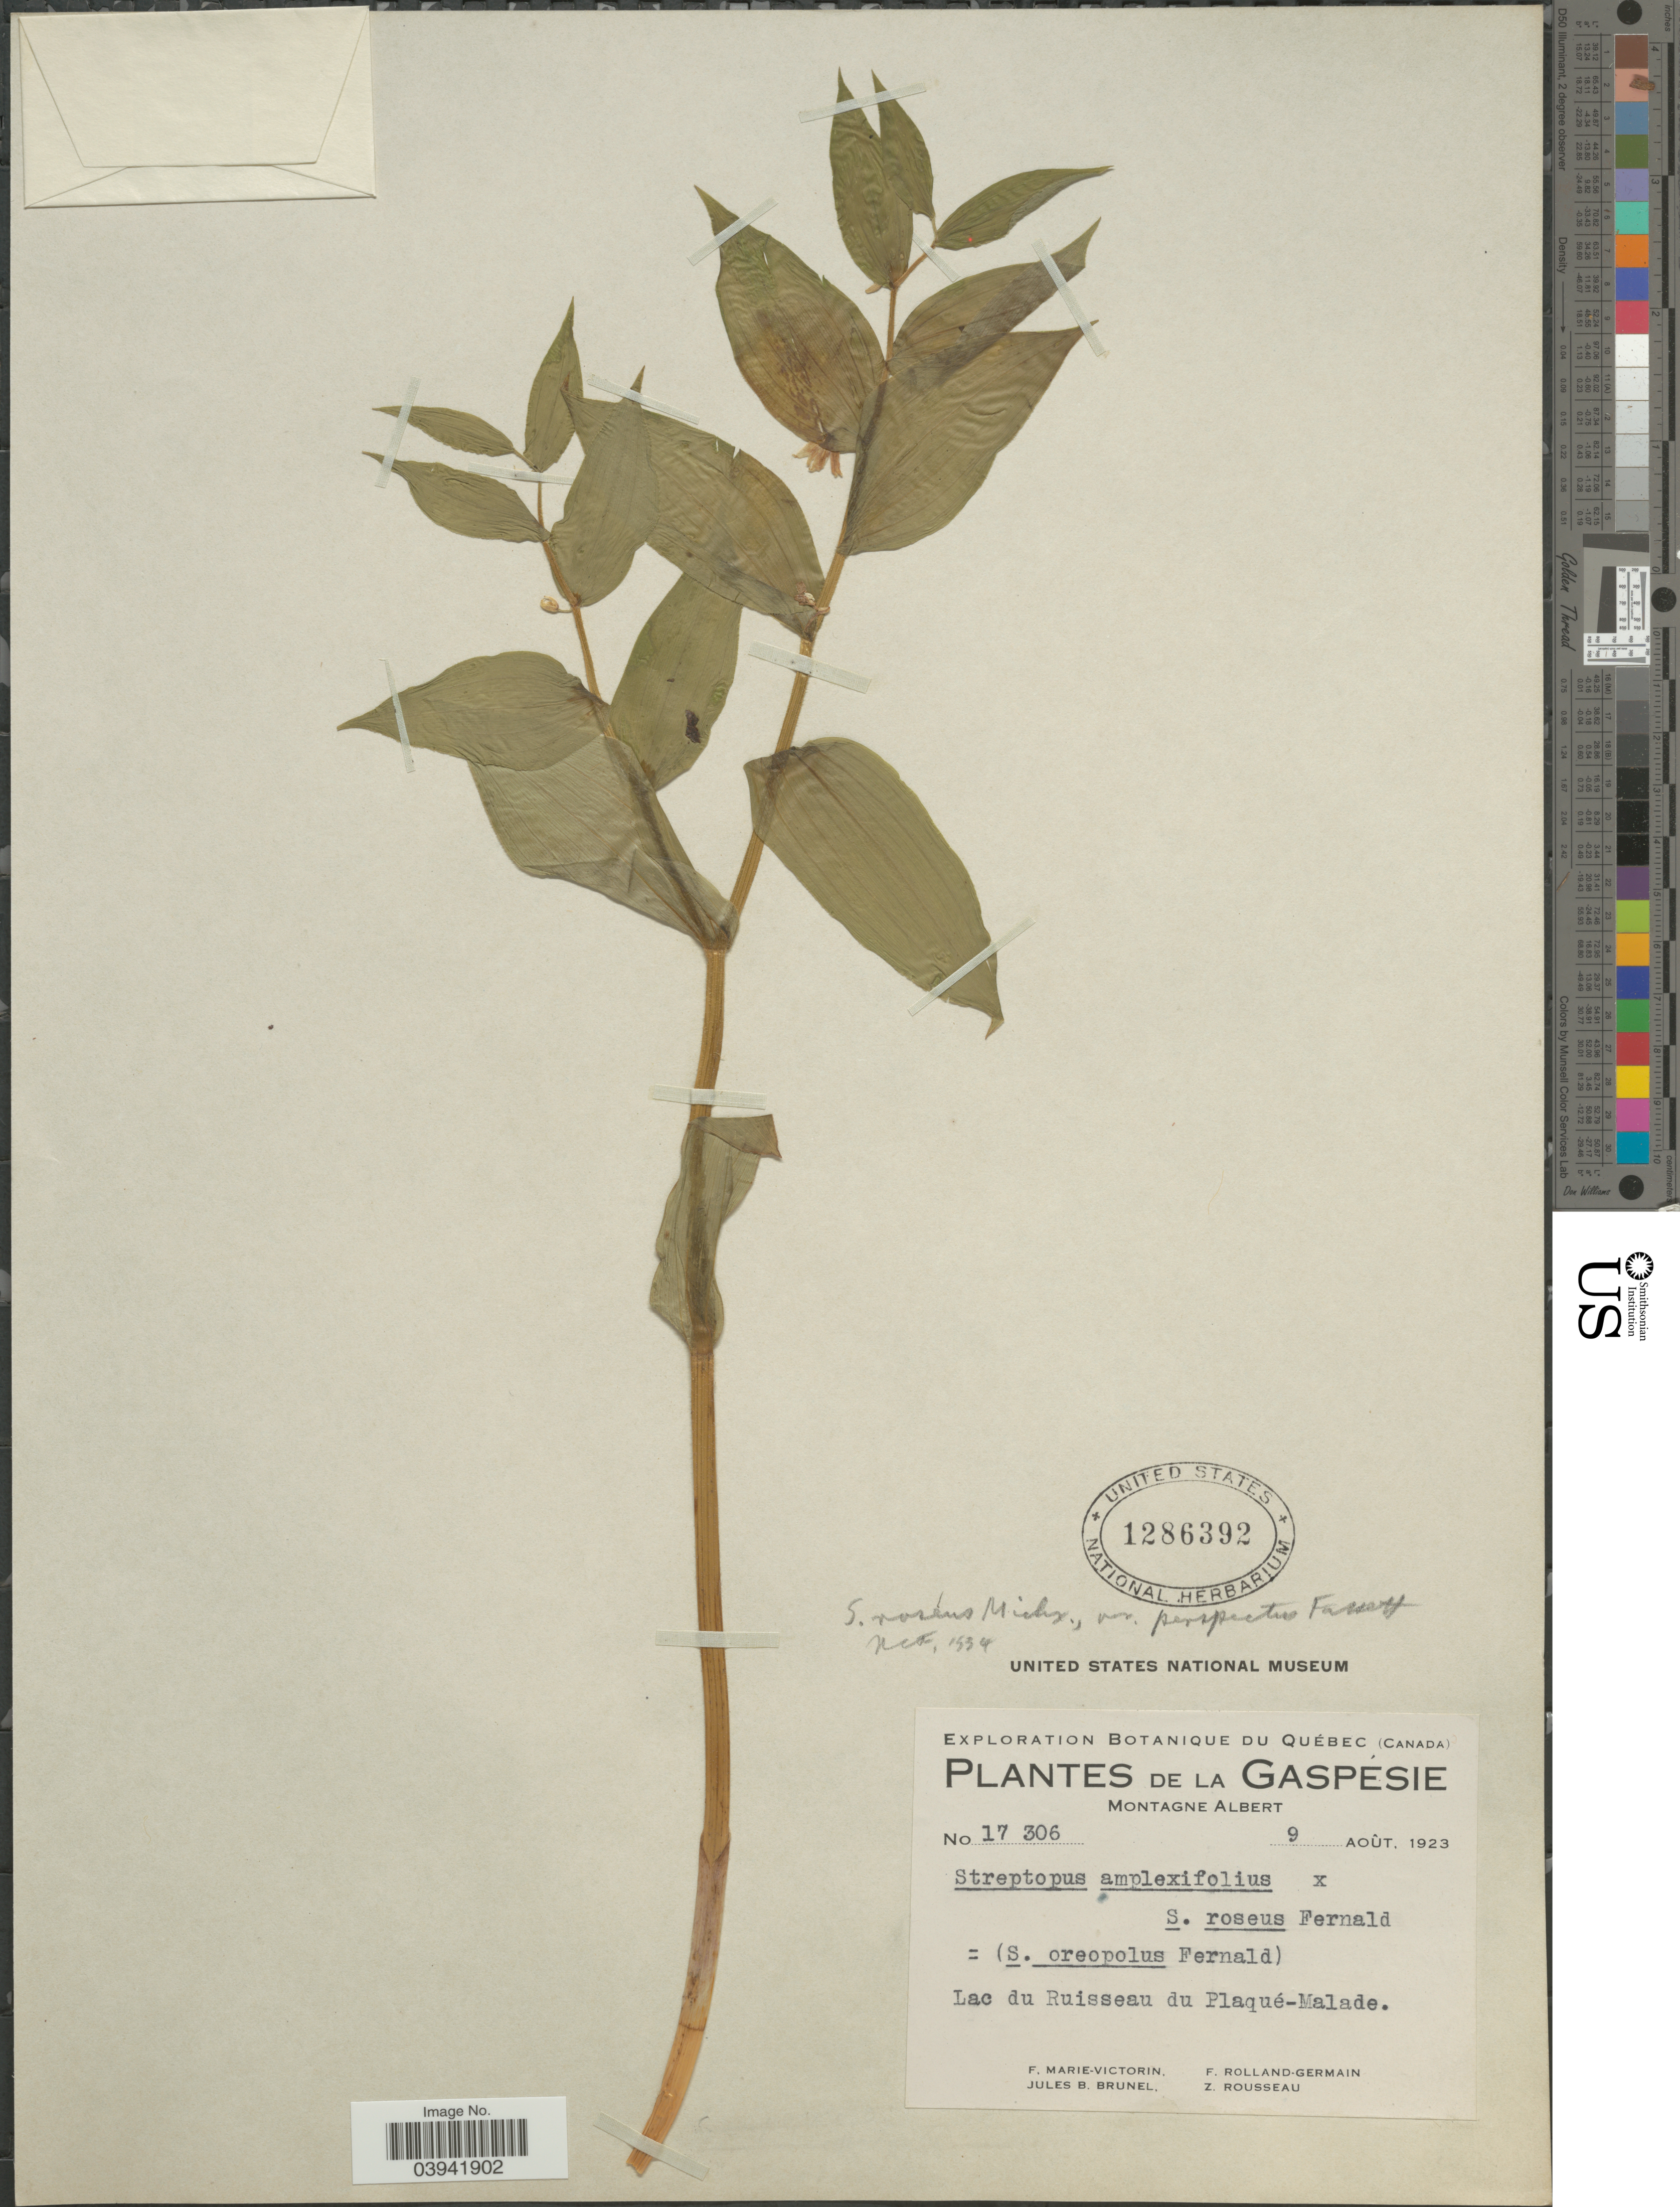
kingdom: Plantae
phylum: Tracheophyta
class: Liliopsida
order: Liliales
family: Liliaceae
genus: Streptopus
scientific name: Streptopus roseus var. perspectus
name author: Fassett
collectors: F. Marie-Victorin, Rolland-Germain, J. Brunel & Z. Rousseau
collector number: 17306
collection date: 1923-08-09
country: Canada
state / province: Quebec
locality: La Gaspésie. Montagne Albert. Lac du Ruisseau du Plaqué-Malade.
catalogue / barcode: US 1286392